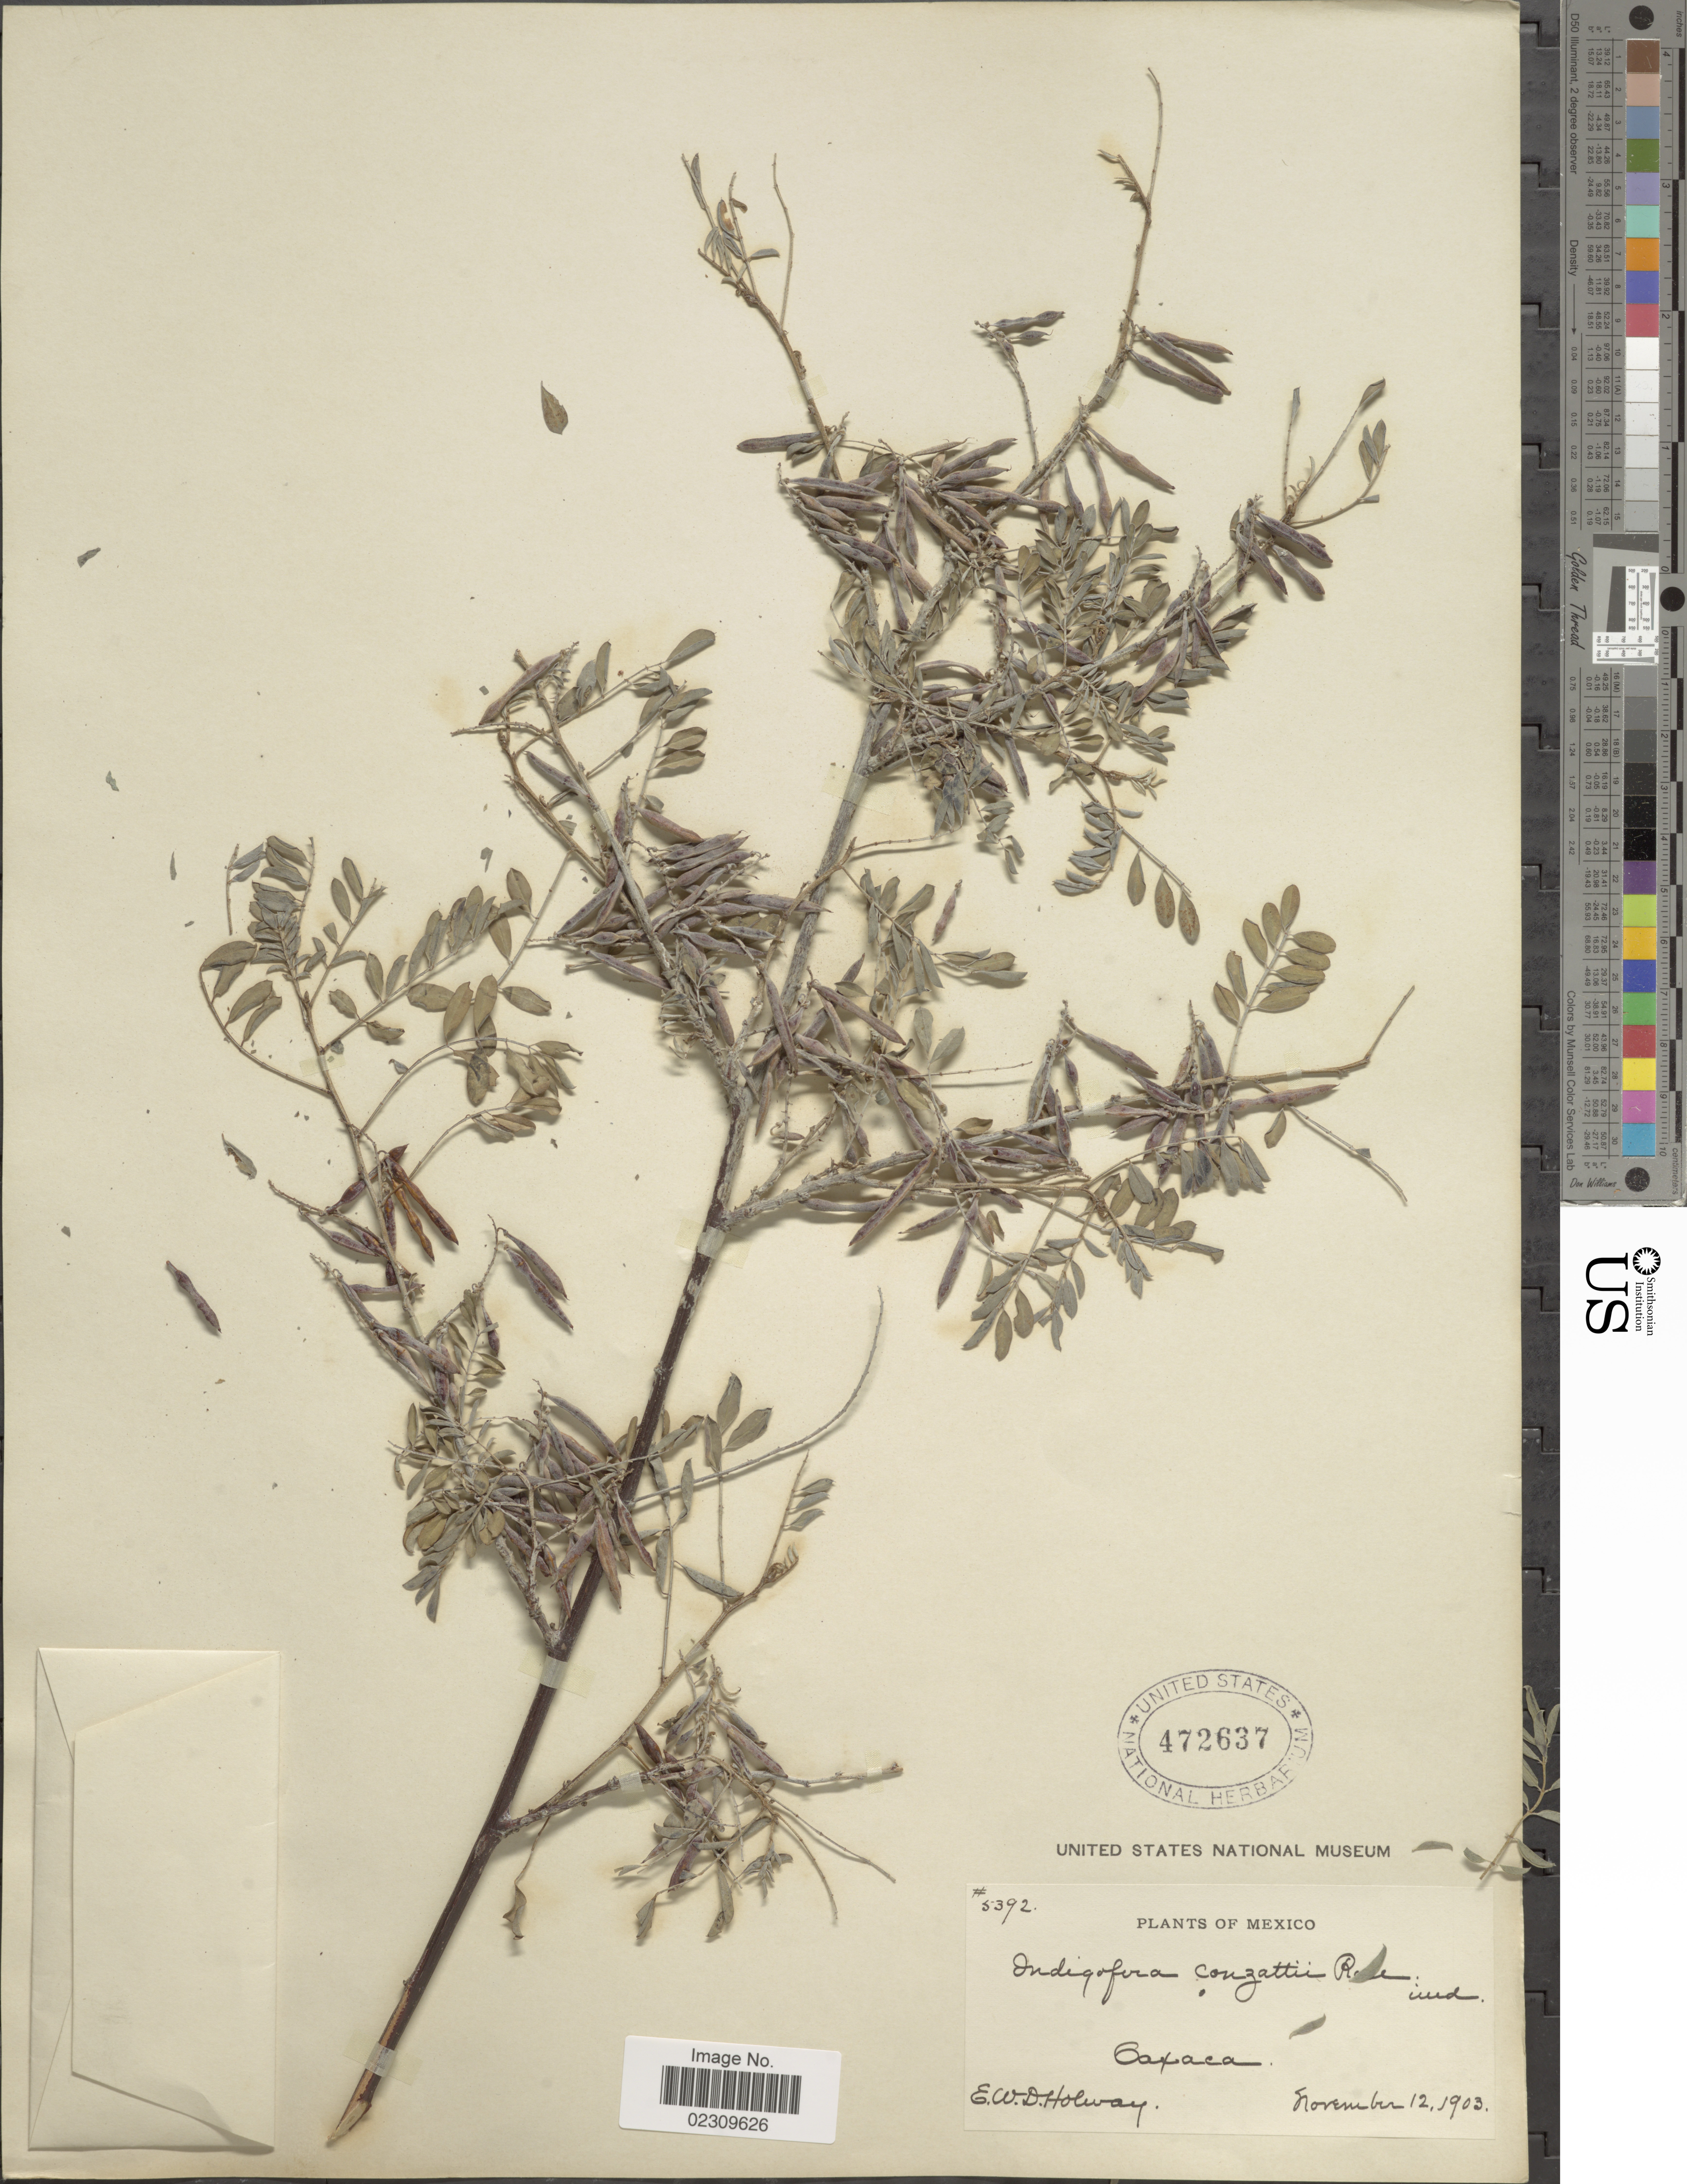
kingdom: Plantae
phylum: Tracheophyta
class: Magnoliopsida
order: Fabales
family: Fabaceae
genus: Indigofera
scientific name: Indigofera conzattii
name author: Rose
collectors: E. W. D. Holway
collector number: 5392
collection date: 1903-11-12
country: Mexico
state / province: Oaxaca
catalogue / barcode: US 472637